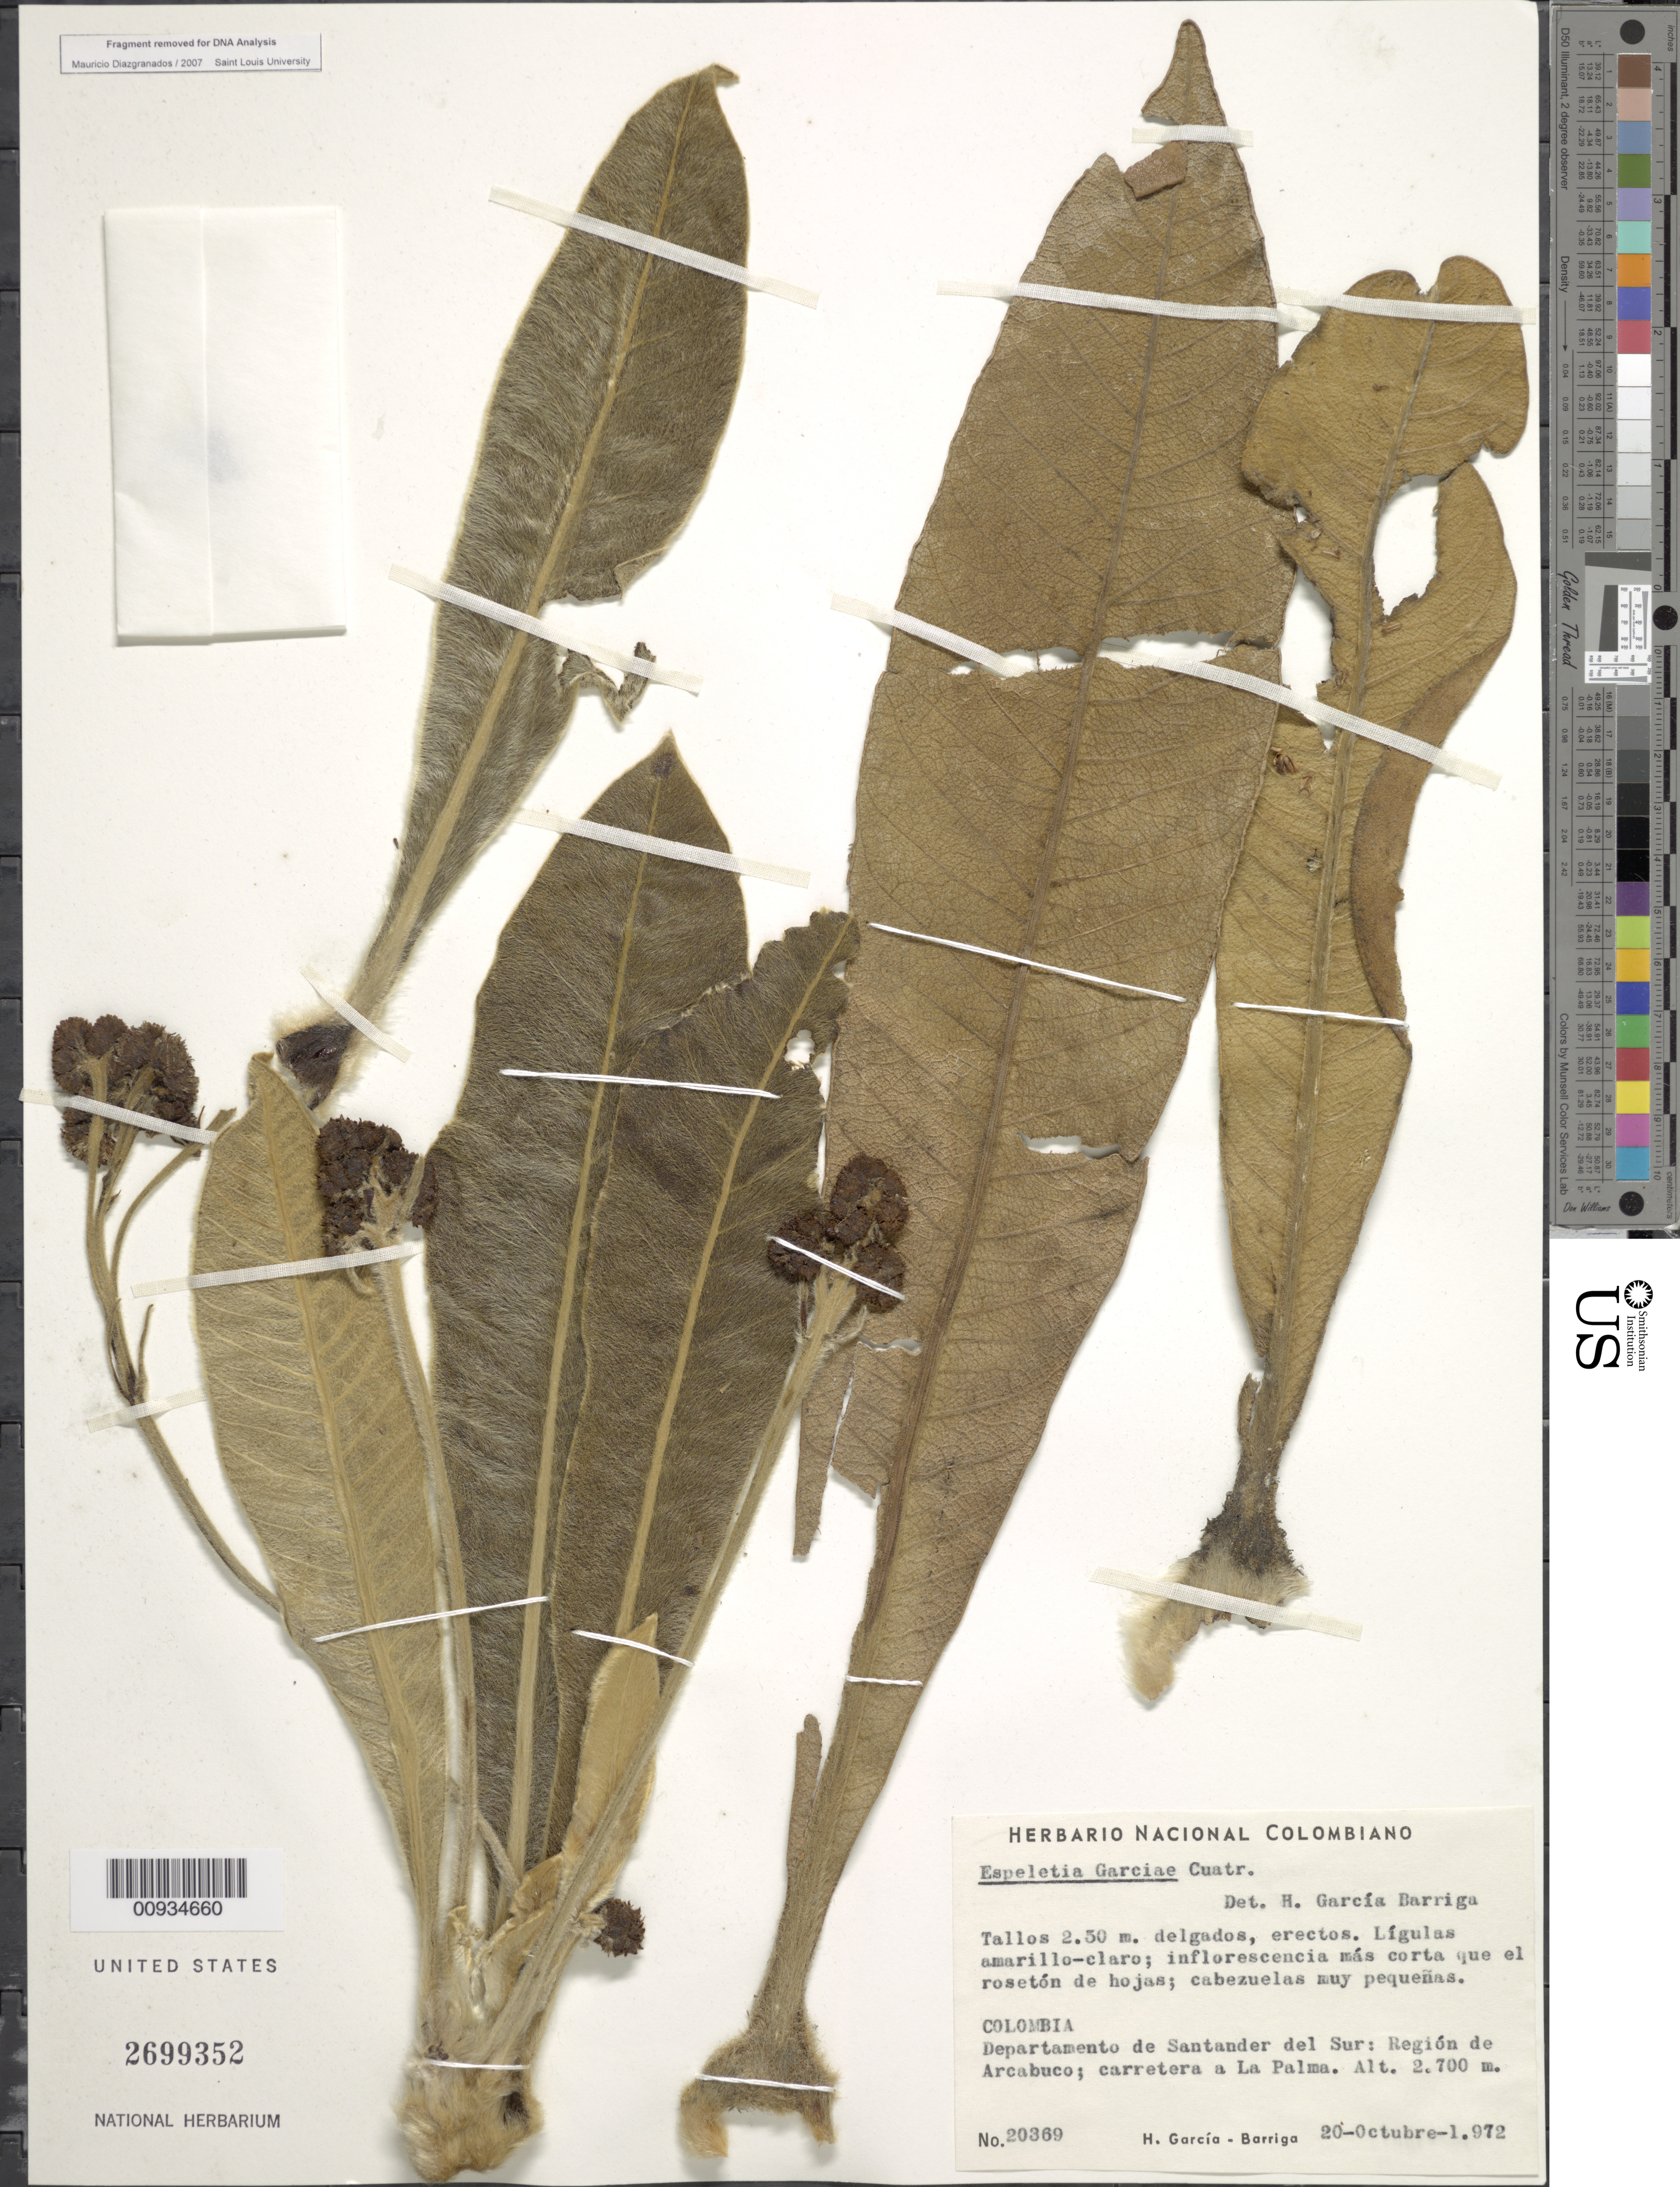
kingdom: Plantae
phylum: Tracheophyta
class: Magnoliopsida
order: Asterales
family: Asteraceae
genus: Espeletiopsis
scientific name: Espeletiopsis garciae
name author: (Cuatrec.) Cuatrec.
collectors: H. García Barriga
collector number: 20369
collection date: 1972-10-20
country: Colombia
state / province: Santander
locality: Departamento de Santander del Sur: Region de Arcabuco; carretera a La Palma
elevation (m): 2700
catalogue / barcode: US 2699352